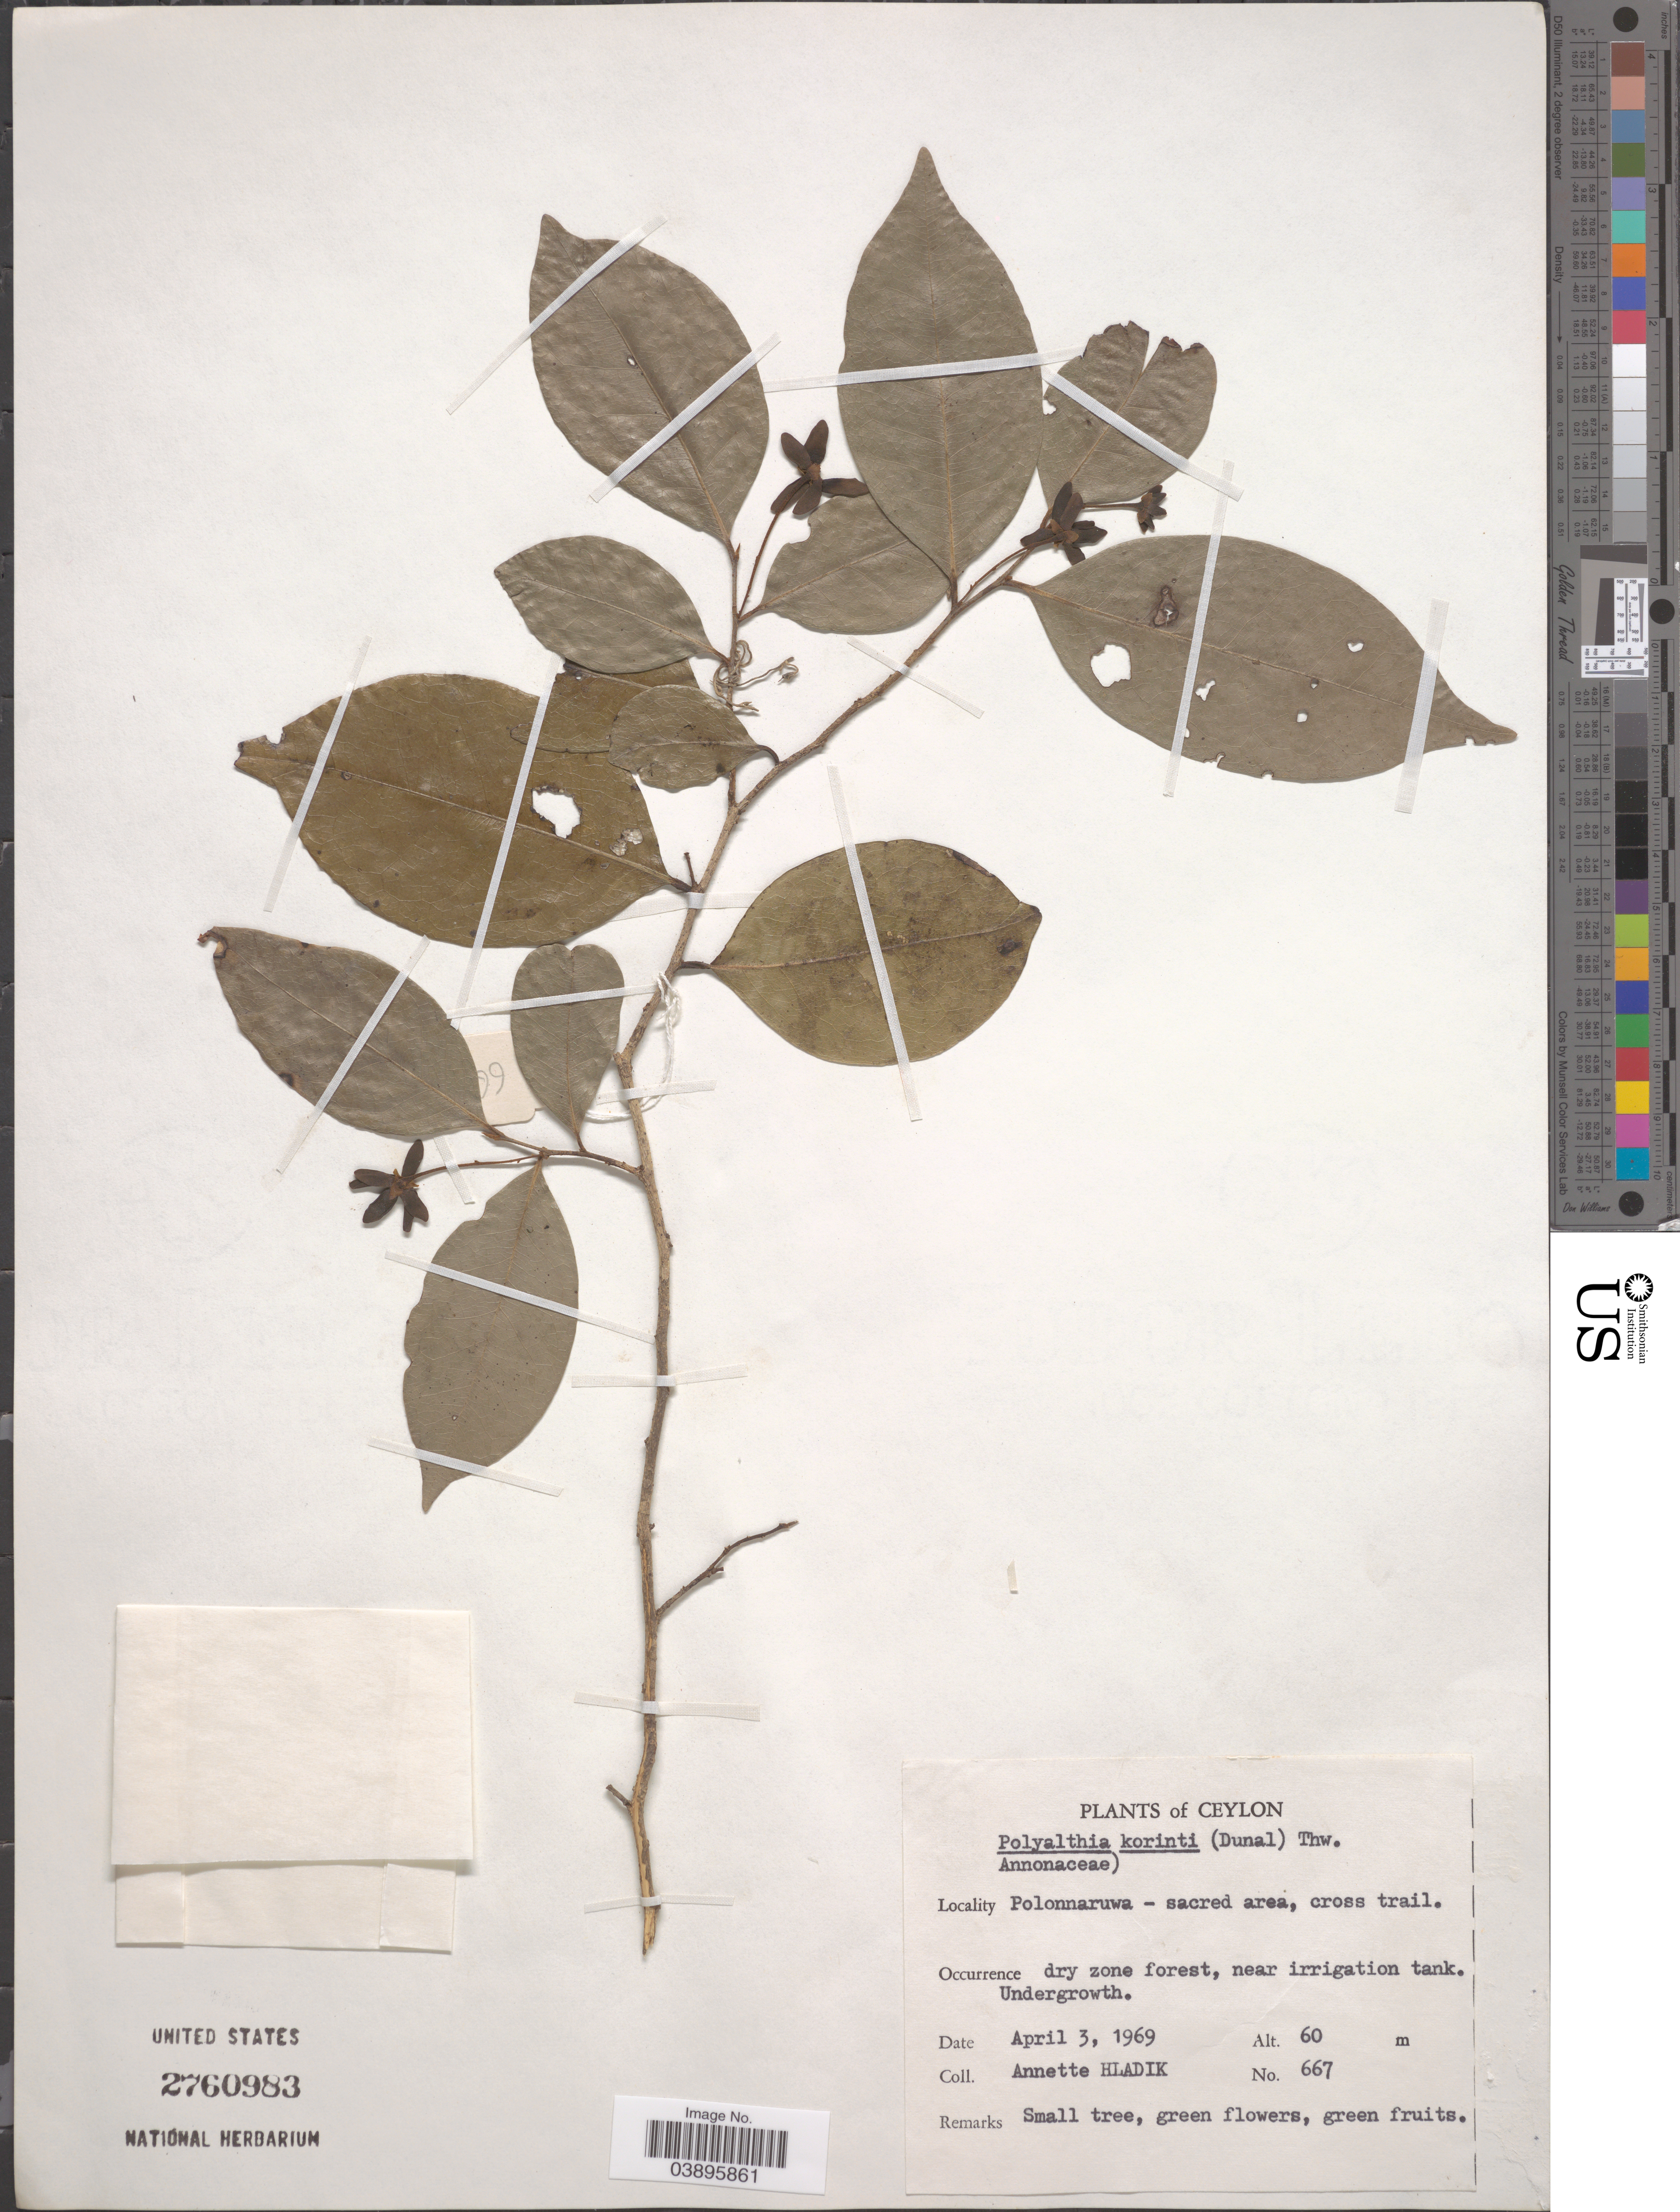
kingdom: Plantae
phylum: Tracheophyta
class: Magnoliopsida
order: Magnoliales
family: Annonaceae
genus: Polyalthia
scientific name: Polyalthia korinti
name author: (Dunal) Thwaites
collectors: A. Hladik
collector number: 667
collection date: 1969-04-03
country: Sri Lanka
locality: Ceylon. Polonnaruwa - sacred area, cross trail. Near irrigation tank.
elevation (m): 60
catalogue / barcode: US 2760983